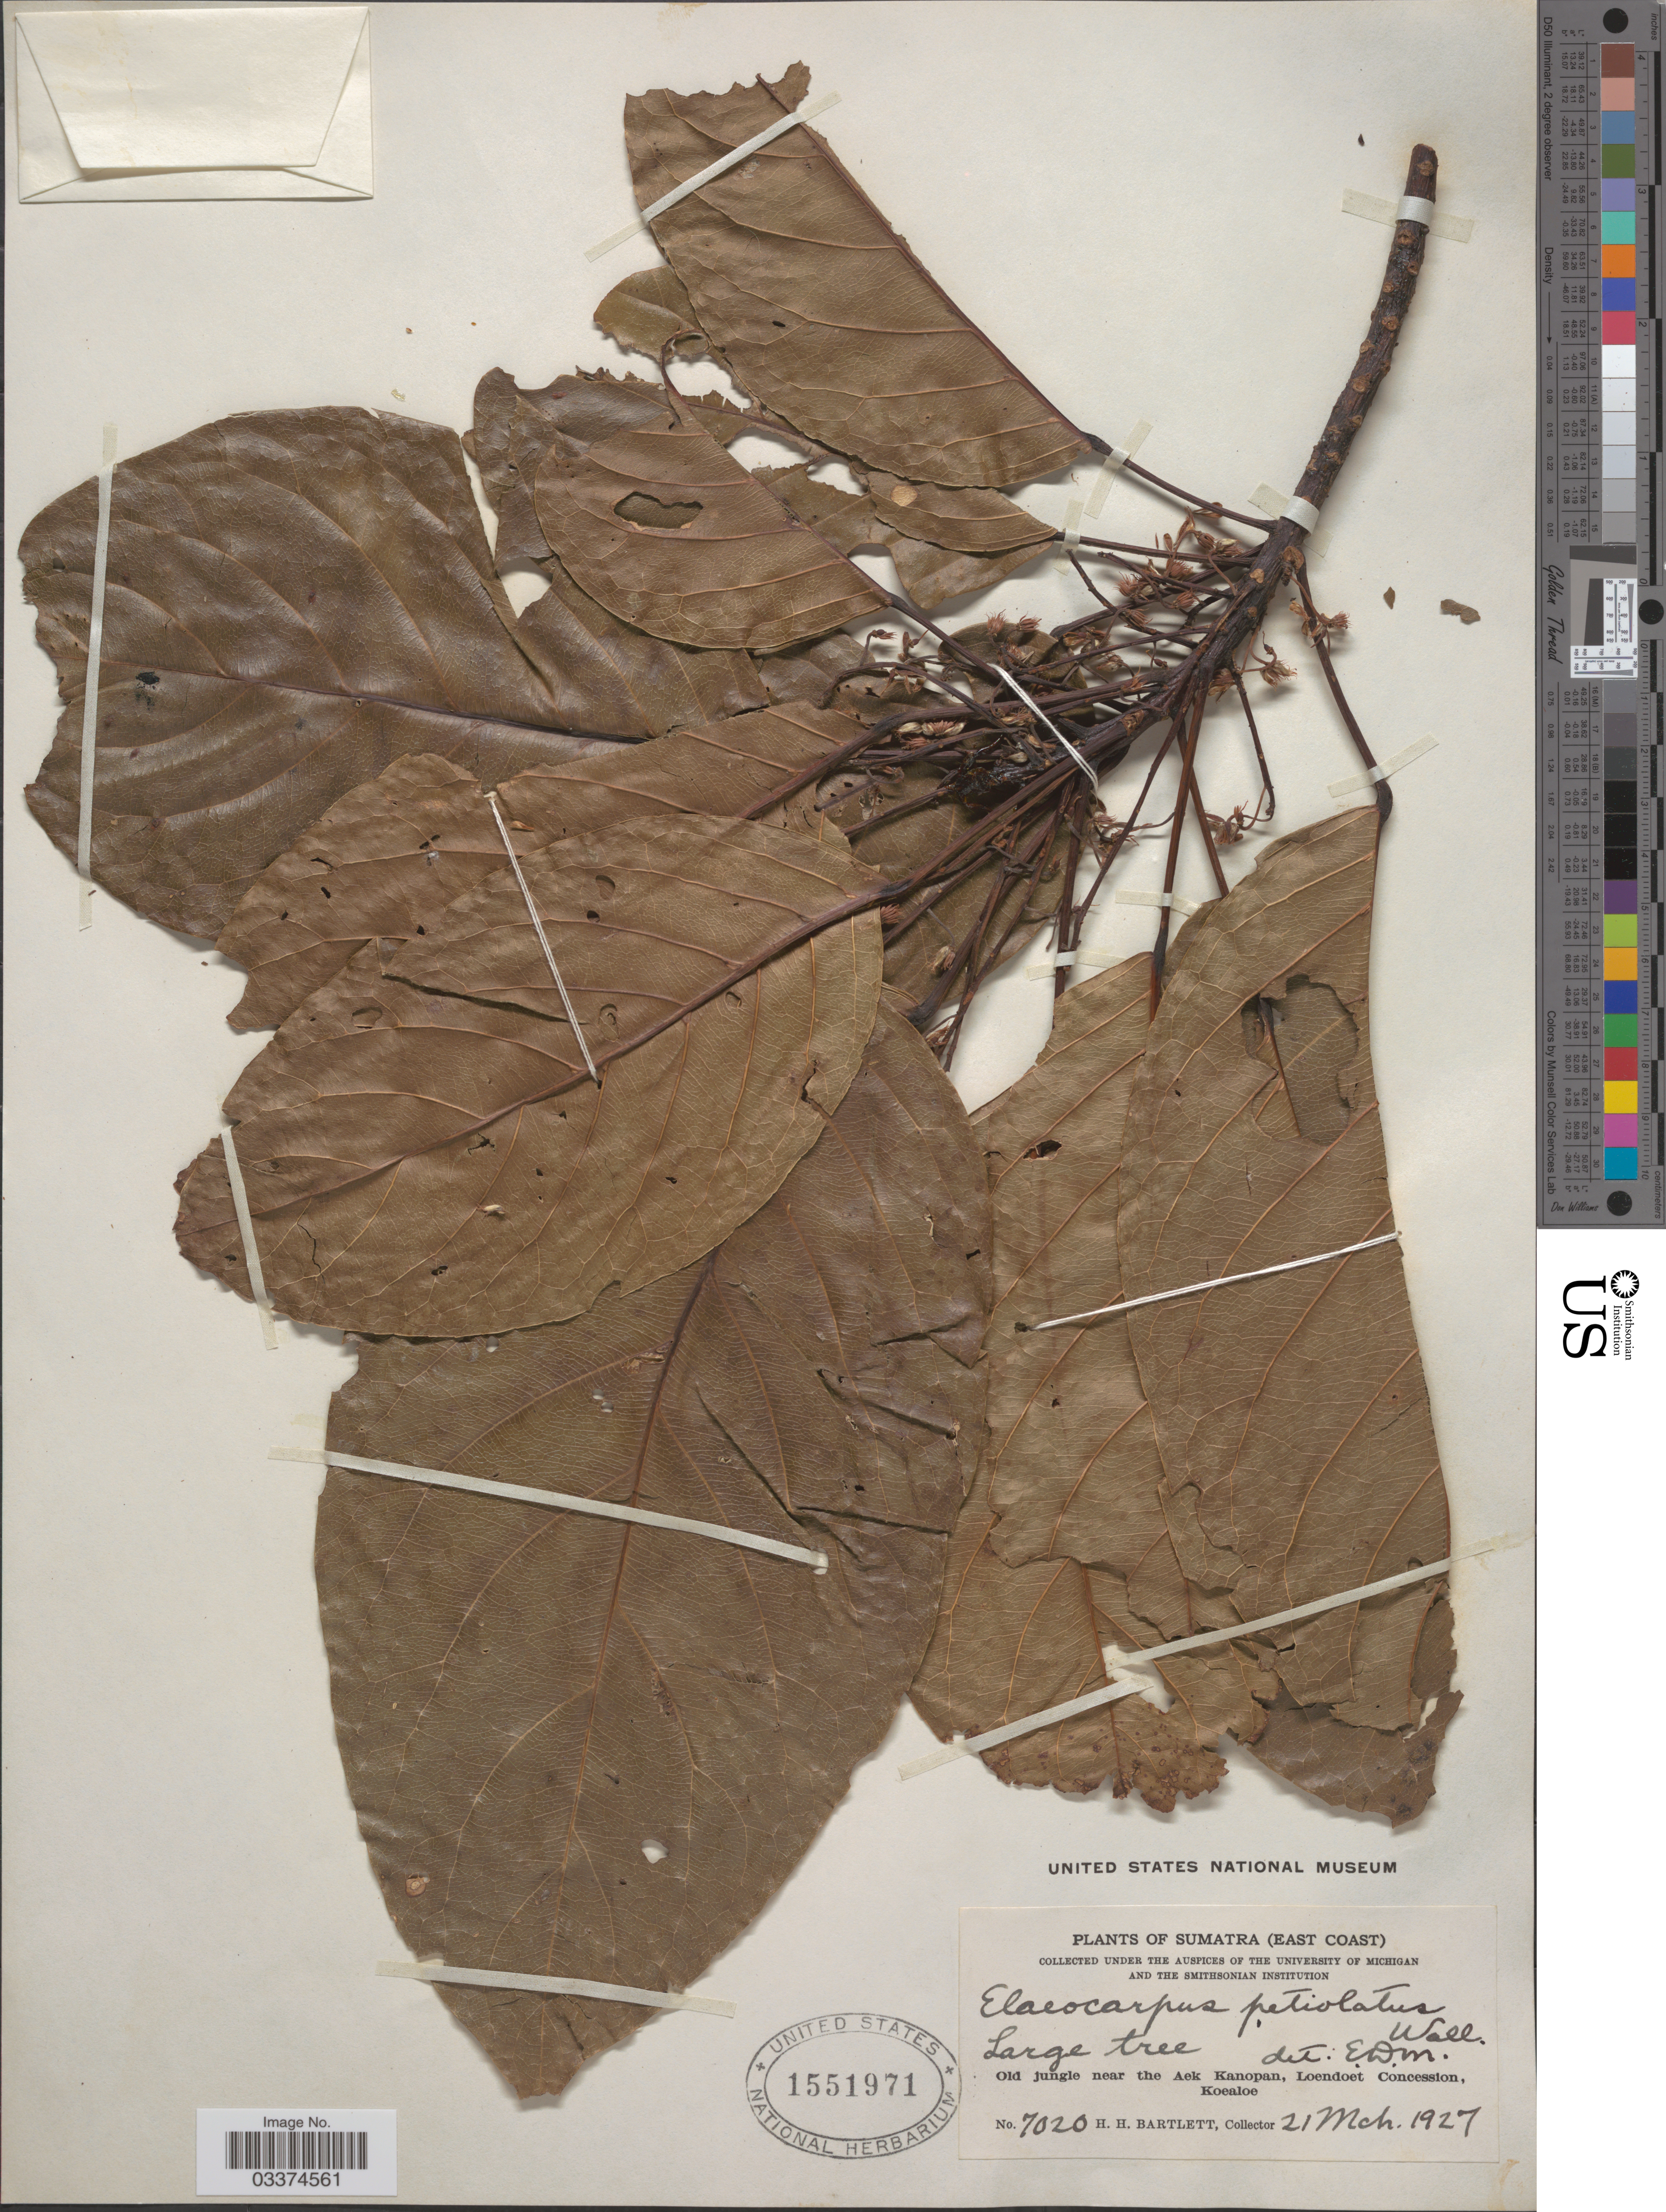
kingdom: Plantae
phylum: Tracheophyta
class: Magnoliopsida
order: Oxalidales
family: Elaeocarpaceae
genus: Elaeocarpus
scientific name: Elaeocarpus petiolatus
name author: (Jack) Wall.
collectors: H. H. Bartlett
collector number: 7020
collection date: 1927-03-21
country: Indonesia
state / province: Sumatra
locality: (East Coast), Old jungle near the Aek Kanopan, Loendoet Concession Koealoe.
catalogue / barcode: US 1551971